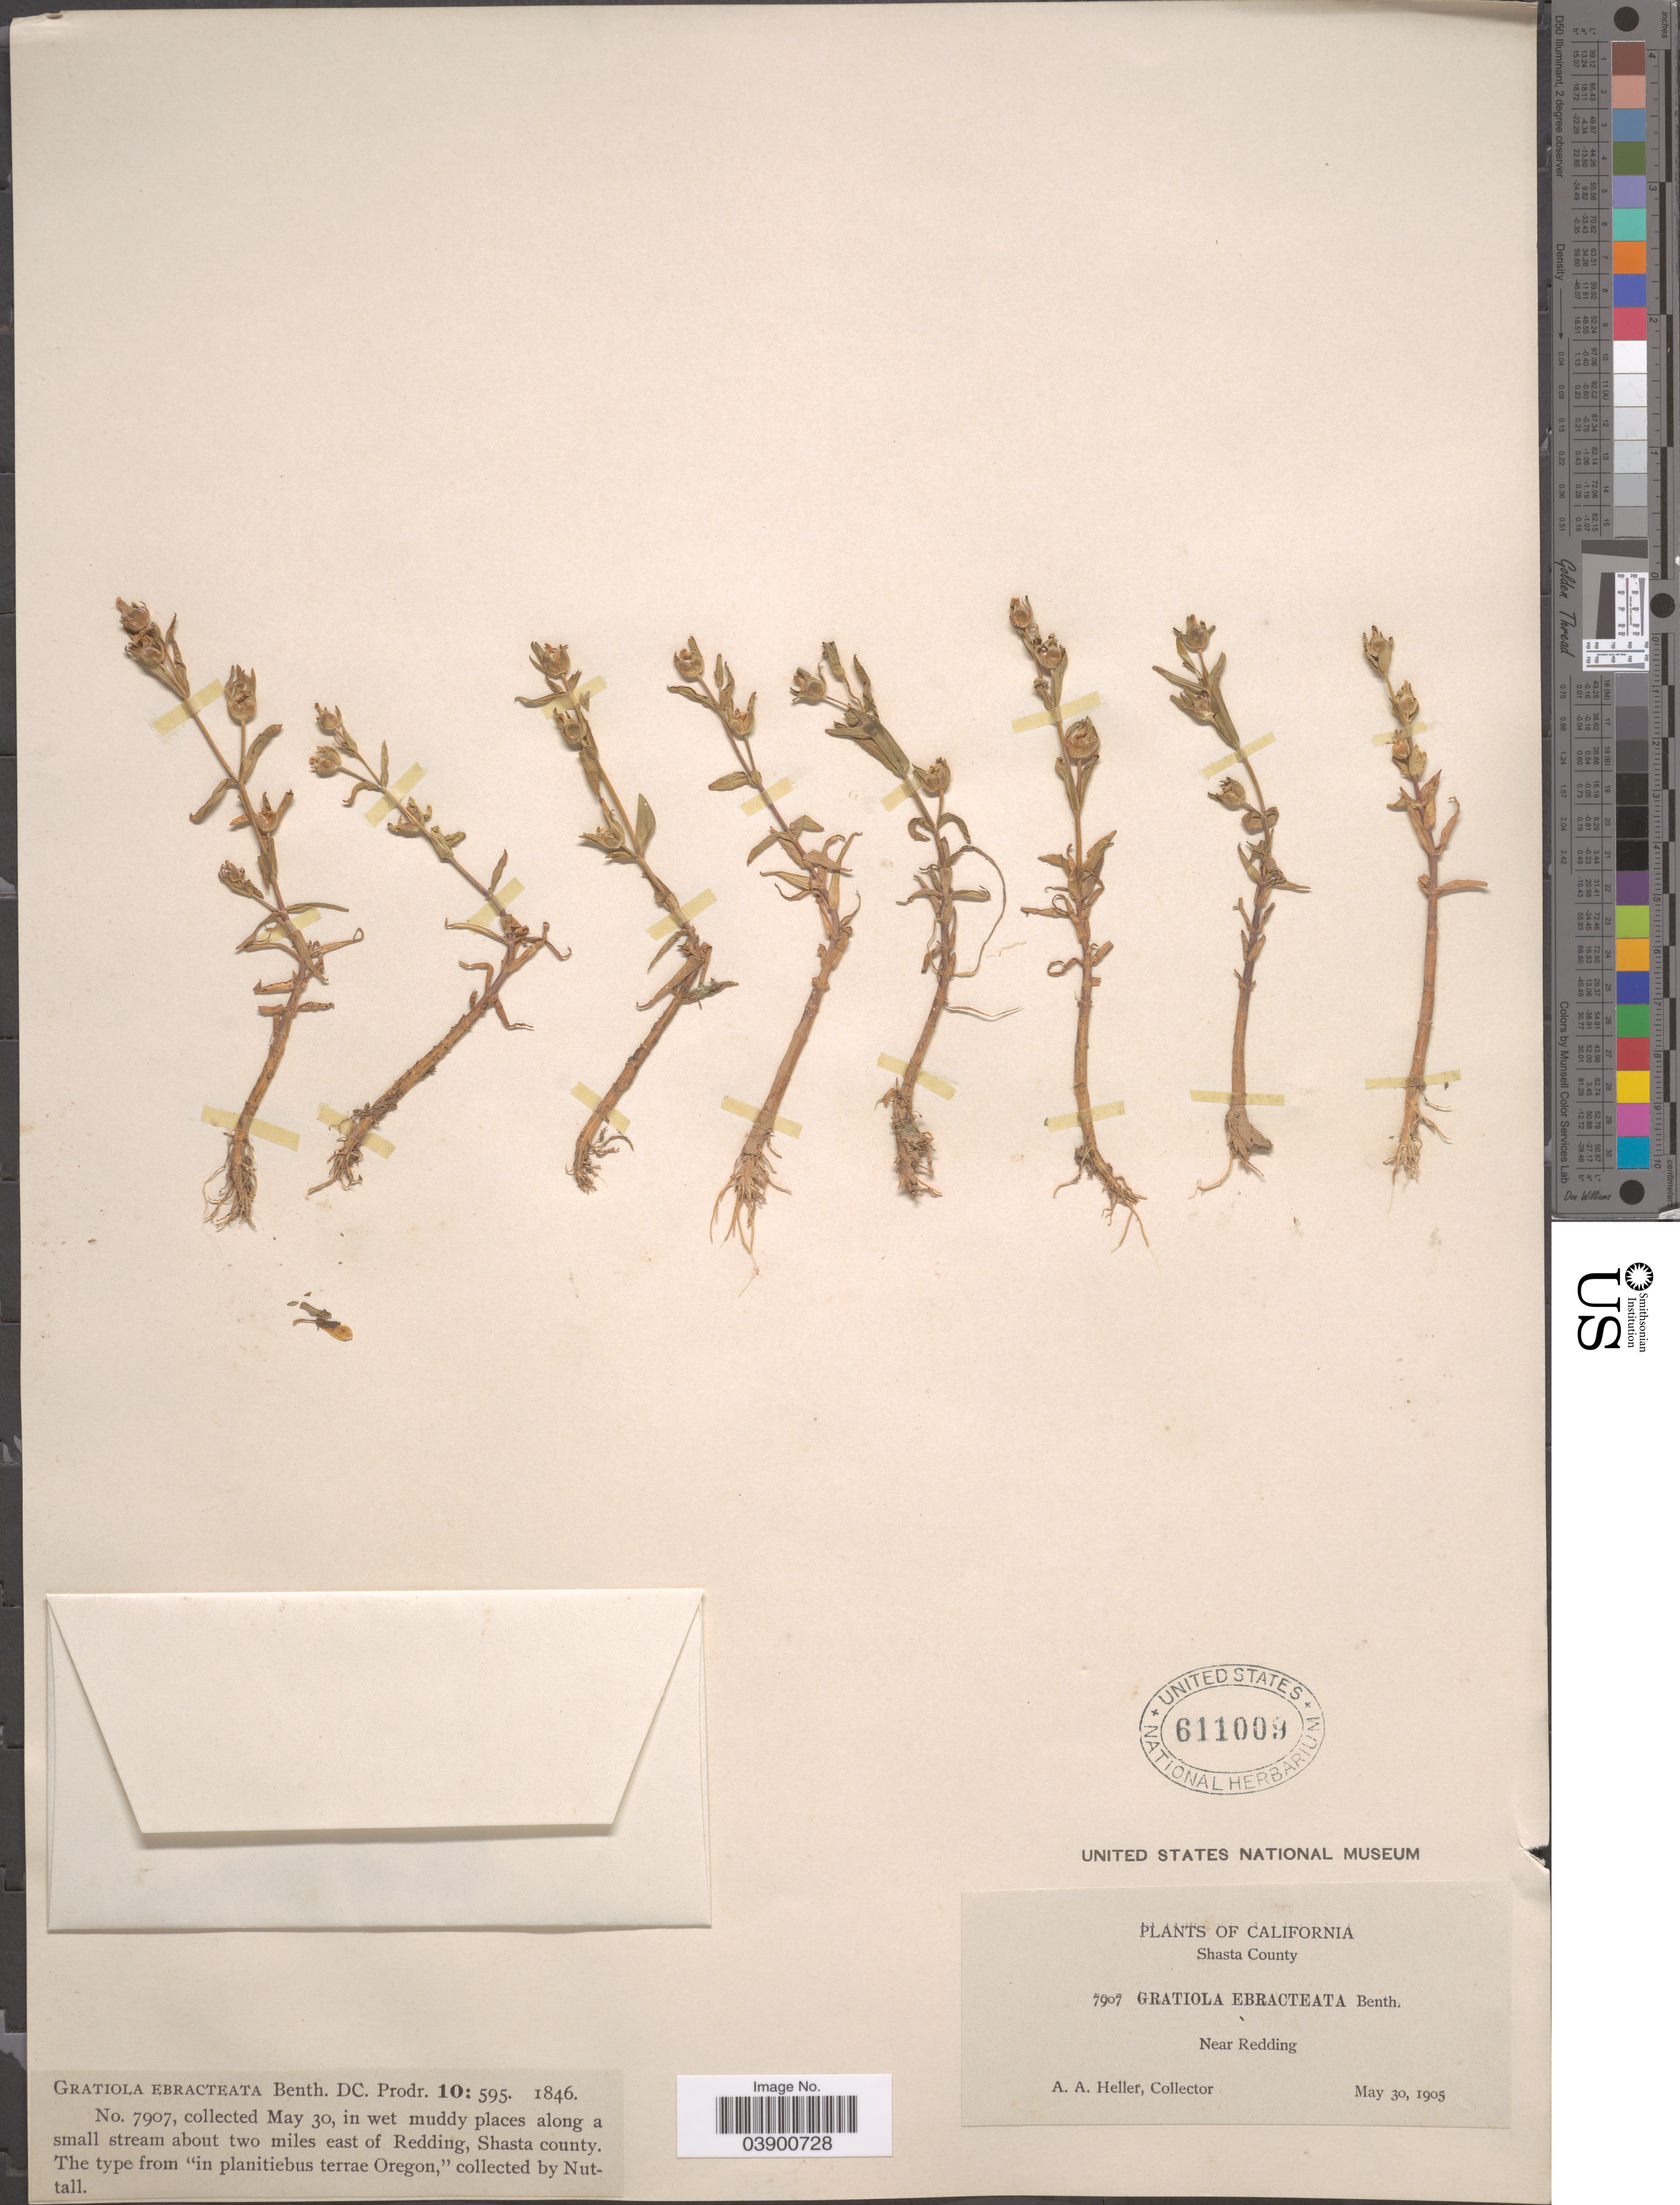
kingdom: Plantae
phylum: Tracheophyta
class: Magnoliopsida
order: Lamiales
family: Plantaginaceae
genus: Gratiola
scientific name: Gratiola ebracteata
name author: Benth.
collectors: A. A. Heller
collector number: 7907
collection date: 1905-05-30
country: United States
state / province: California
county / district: Shasta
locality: Shasta County. Near Redding. Along a small stream about two miles east of Redding.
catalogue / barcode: US 611009